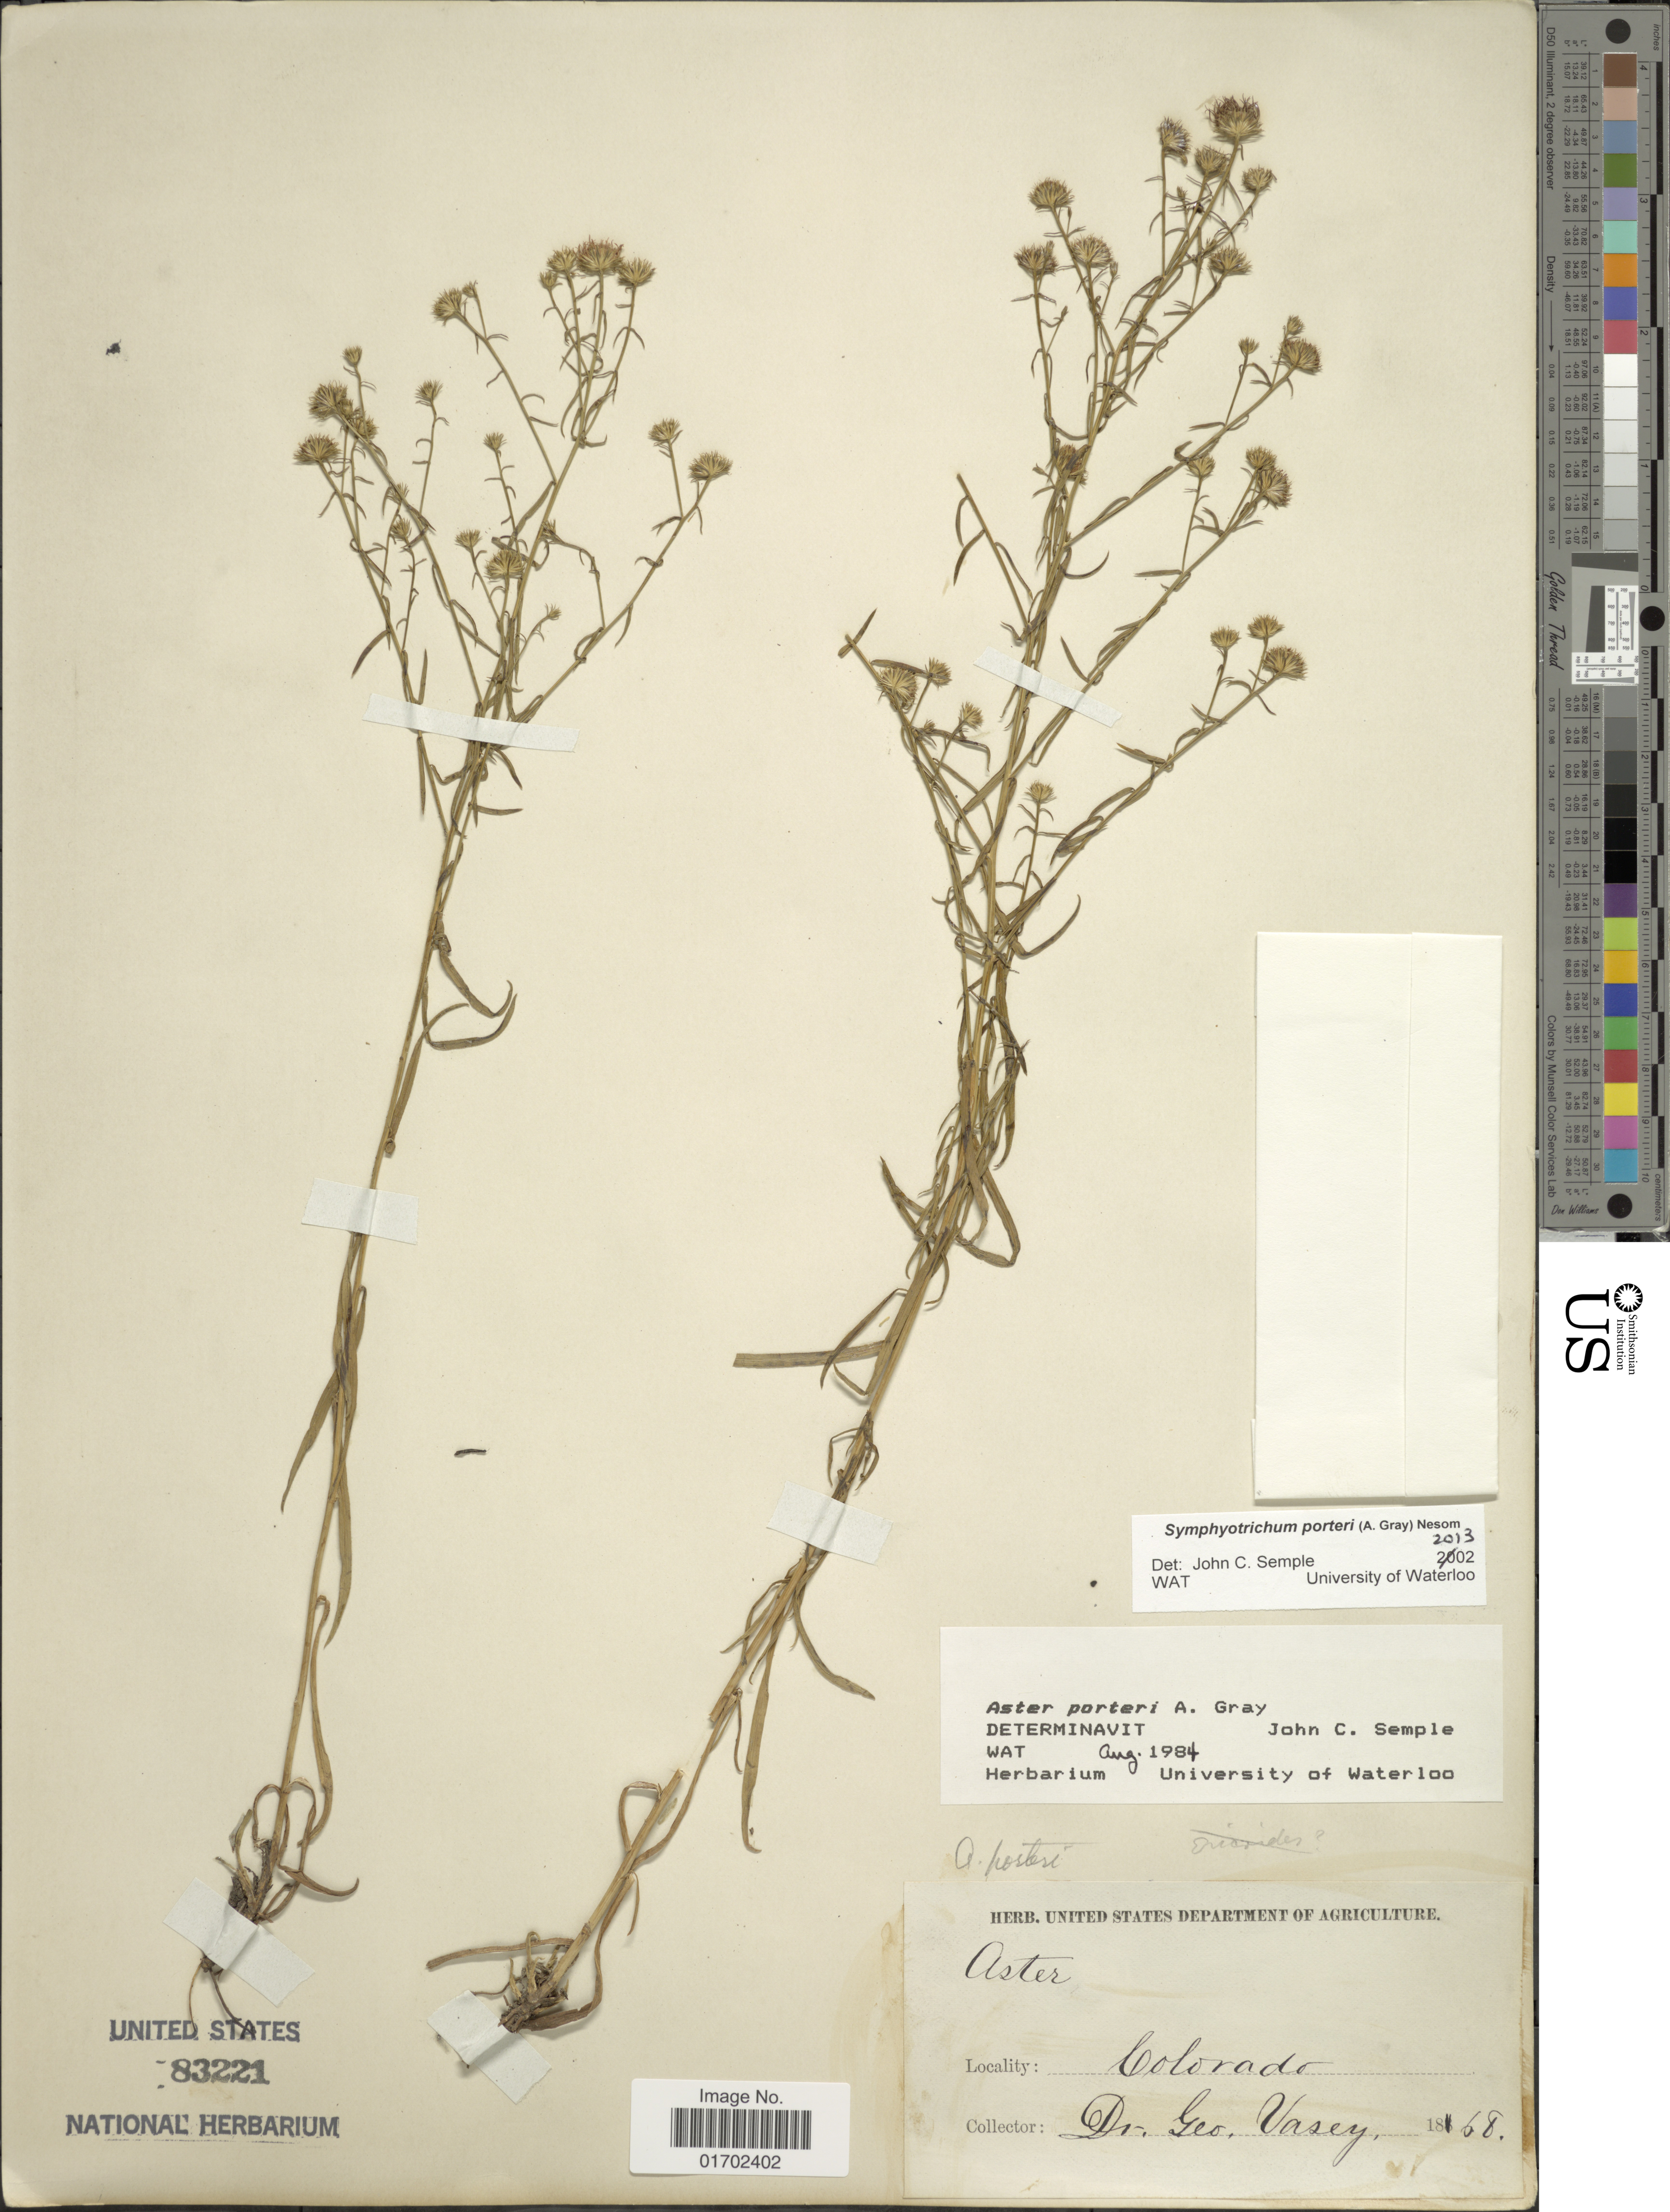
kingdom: Plantae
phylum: Tracheophyta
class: Magnoliopsida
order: Asterales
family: Asteraceae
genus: Symphyotrichum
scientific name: Symphyotrichum porteri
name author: (A. Gray) G.L. Nesom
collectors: G. Vasey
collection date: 1868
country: United States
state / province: Colorado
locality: Colorado.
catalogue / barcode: US 83221